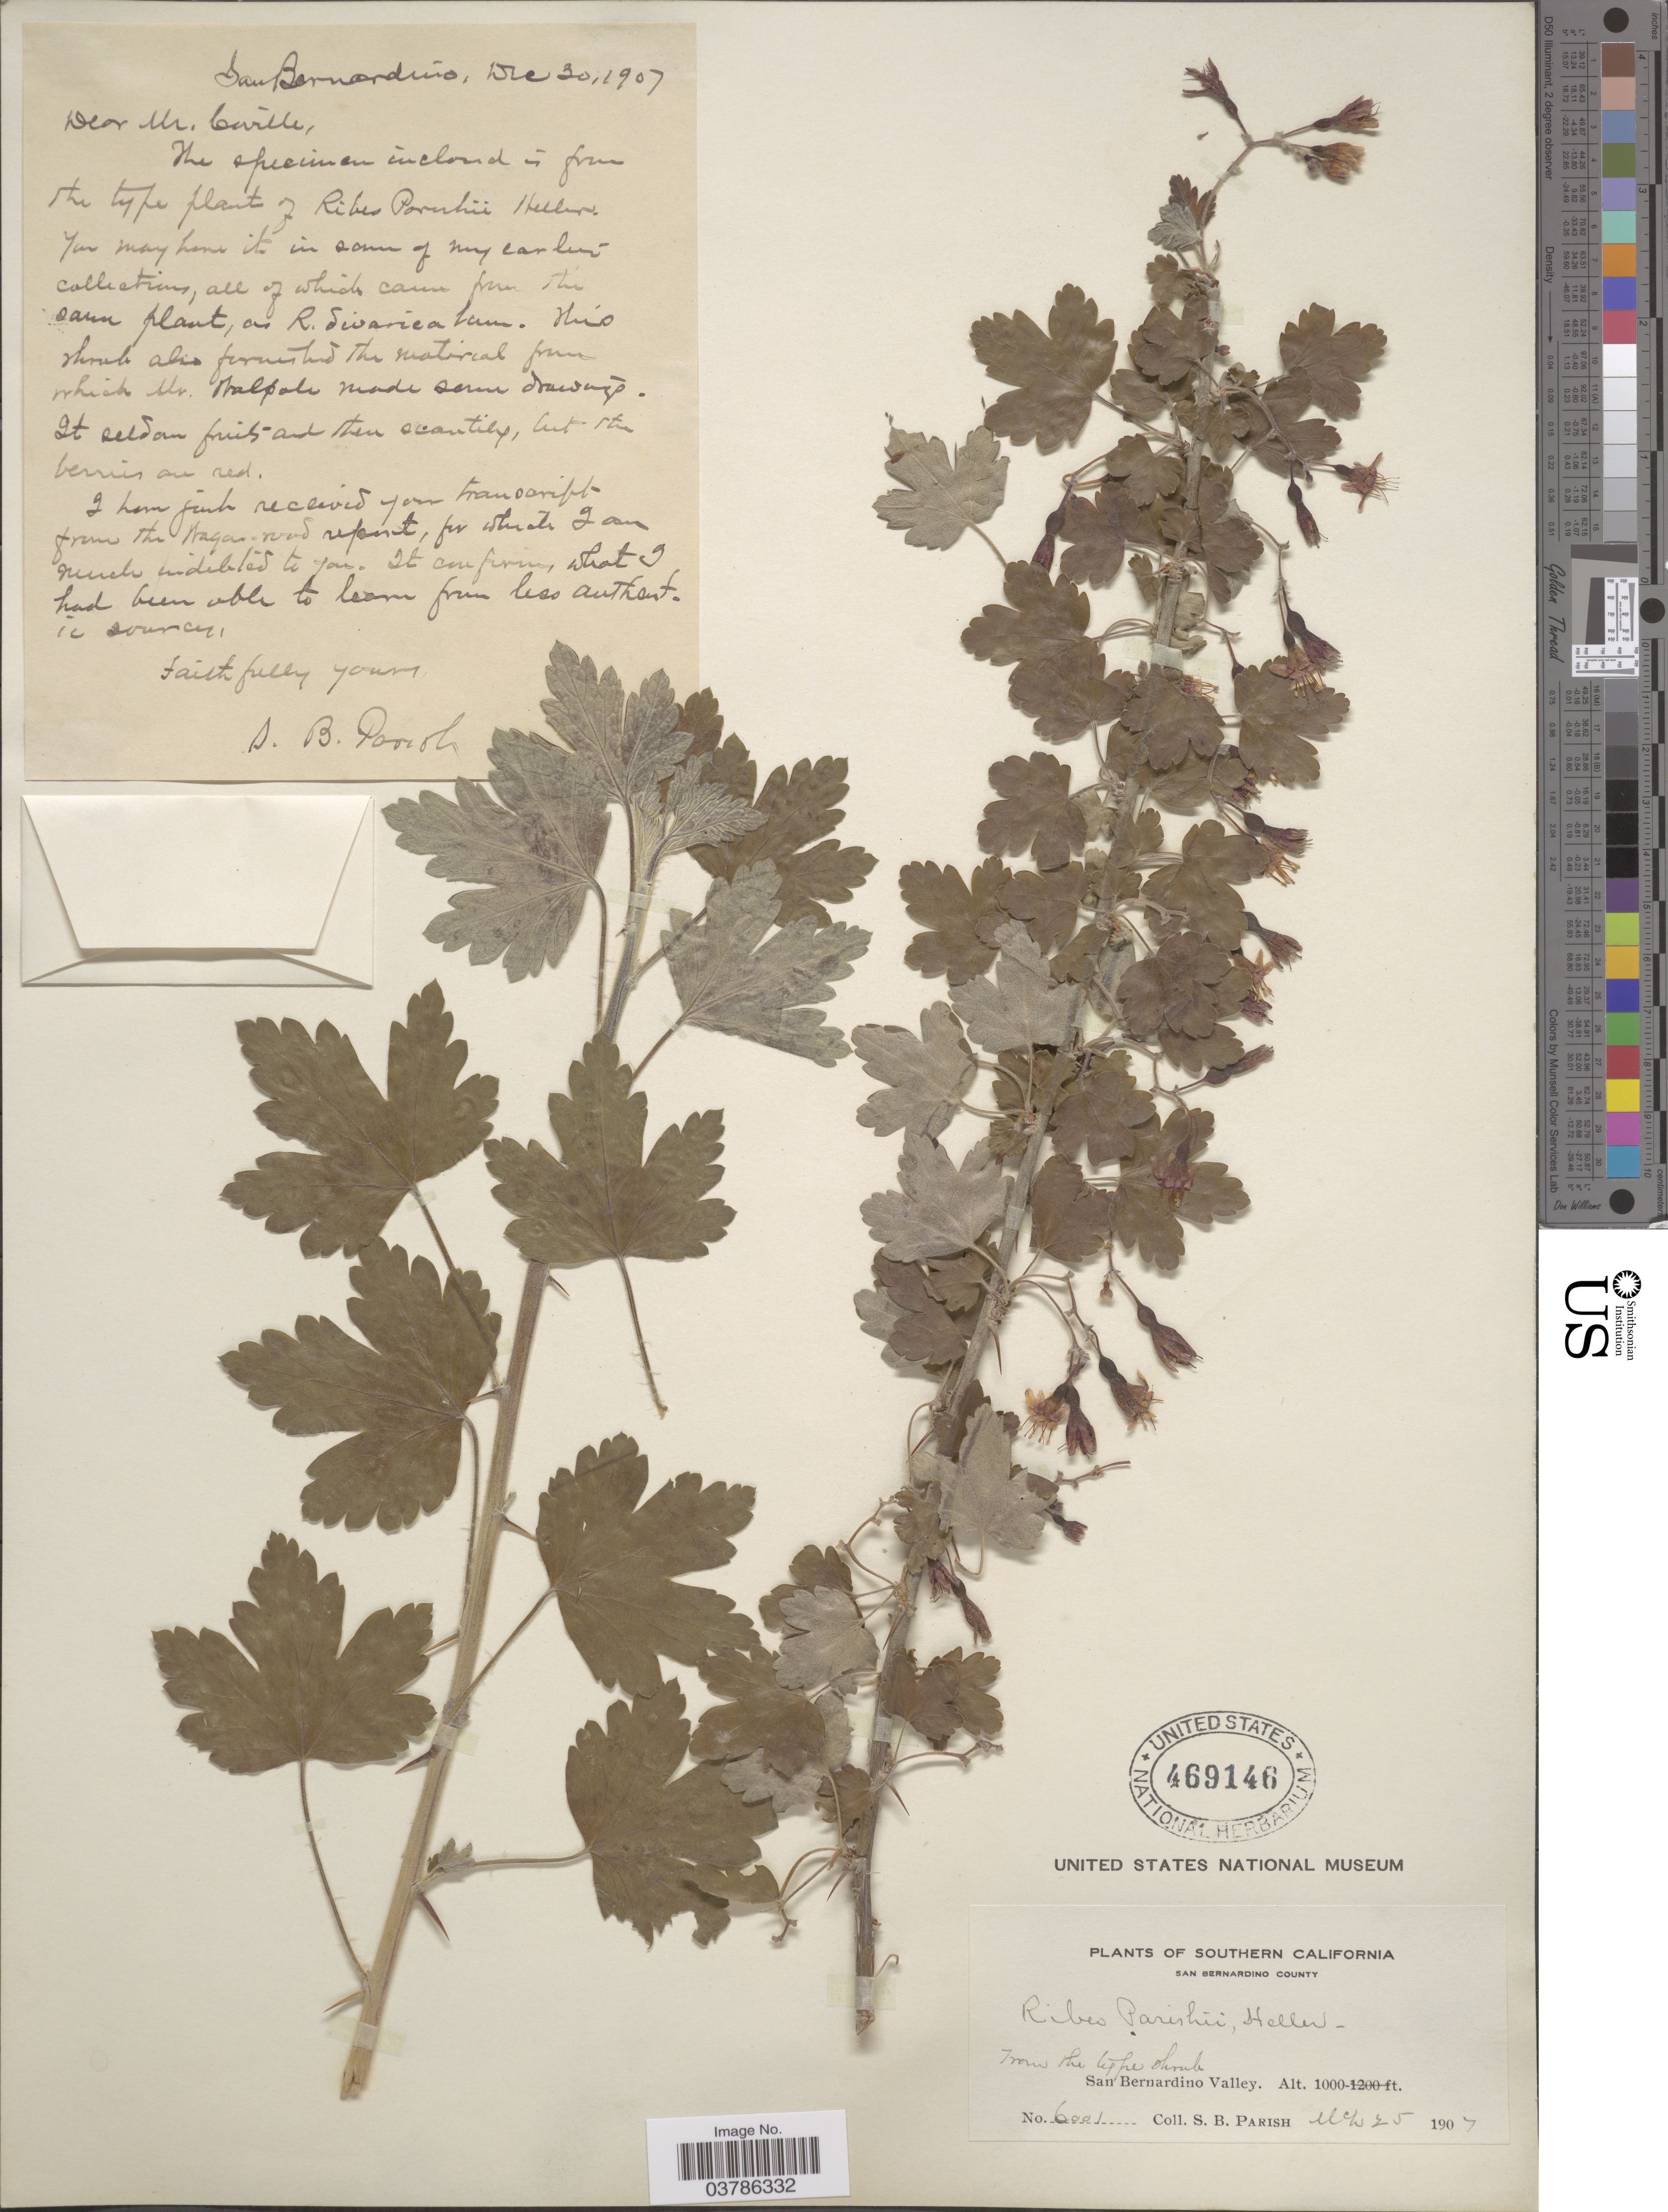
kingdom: Plantae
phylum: Tracheophyta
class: Magnoliopsida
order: Saxifragales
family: Grossulariaceae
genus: Ribes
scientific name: Ribes divaricatum var. parishii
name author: (A. Heller) Jeps.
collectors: S. B. Parish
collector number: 6001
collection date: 1908-03-25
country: United States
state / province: California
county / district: San Bernardino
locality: Southern California. San Bernardino County. San Bernardino Valley.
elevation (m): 305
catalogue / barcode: US 469146